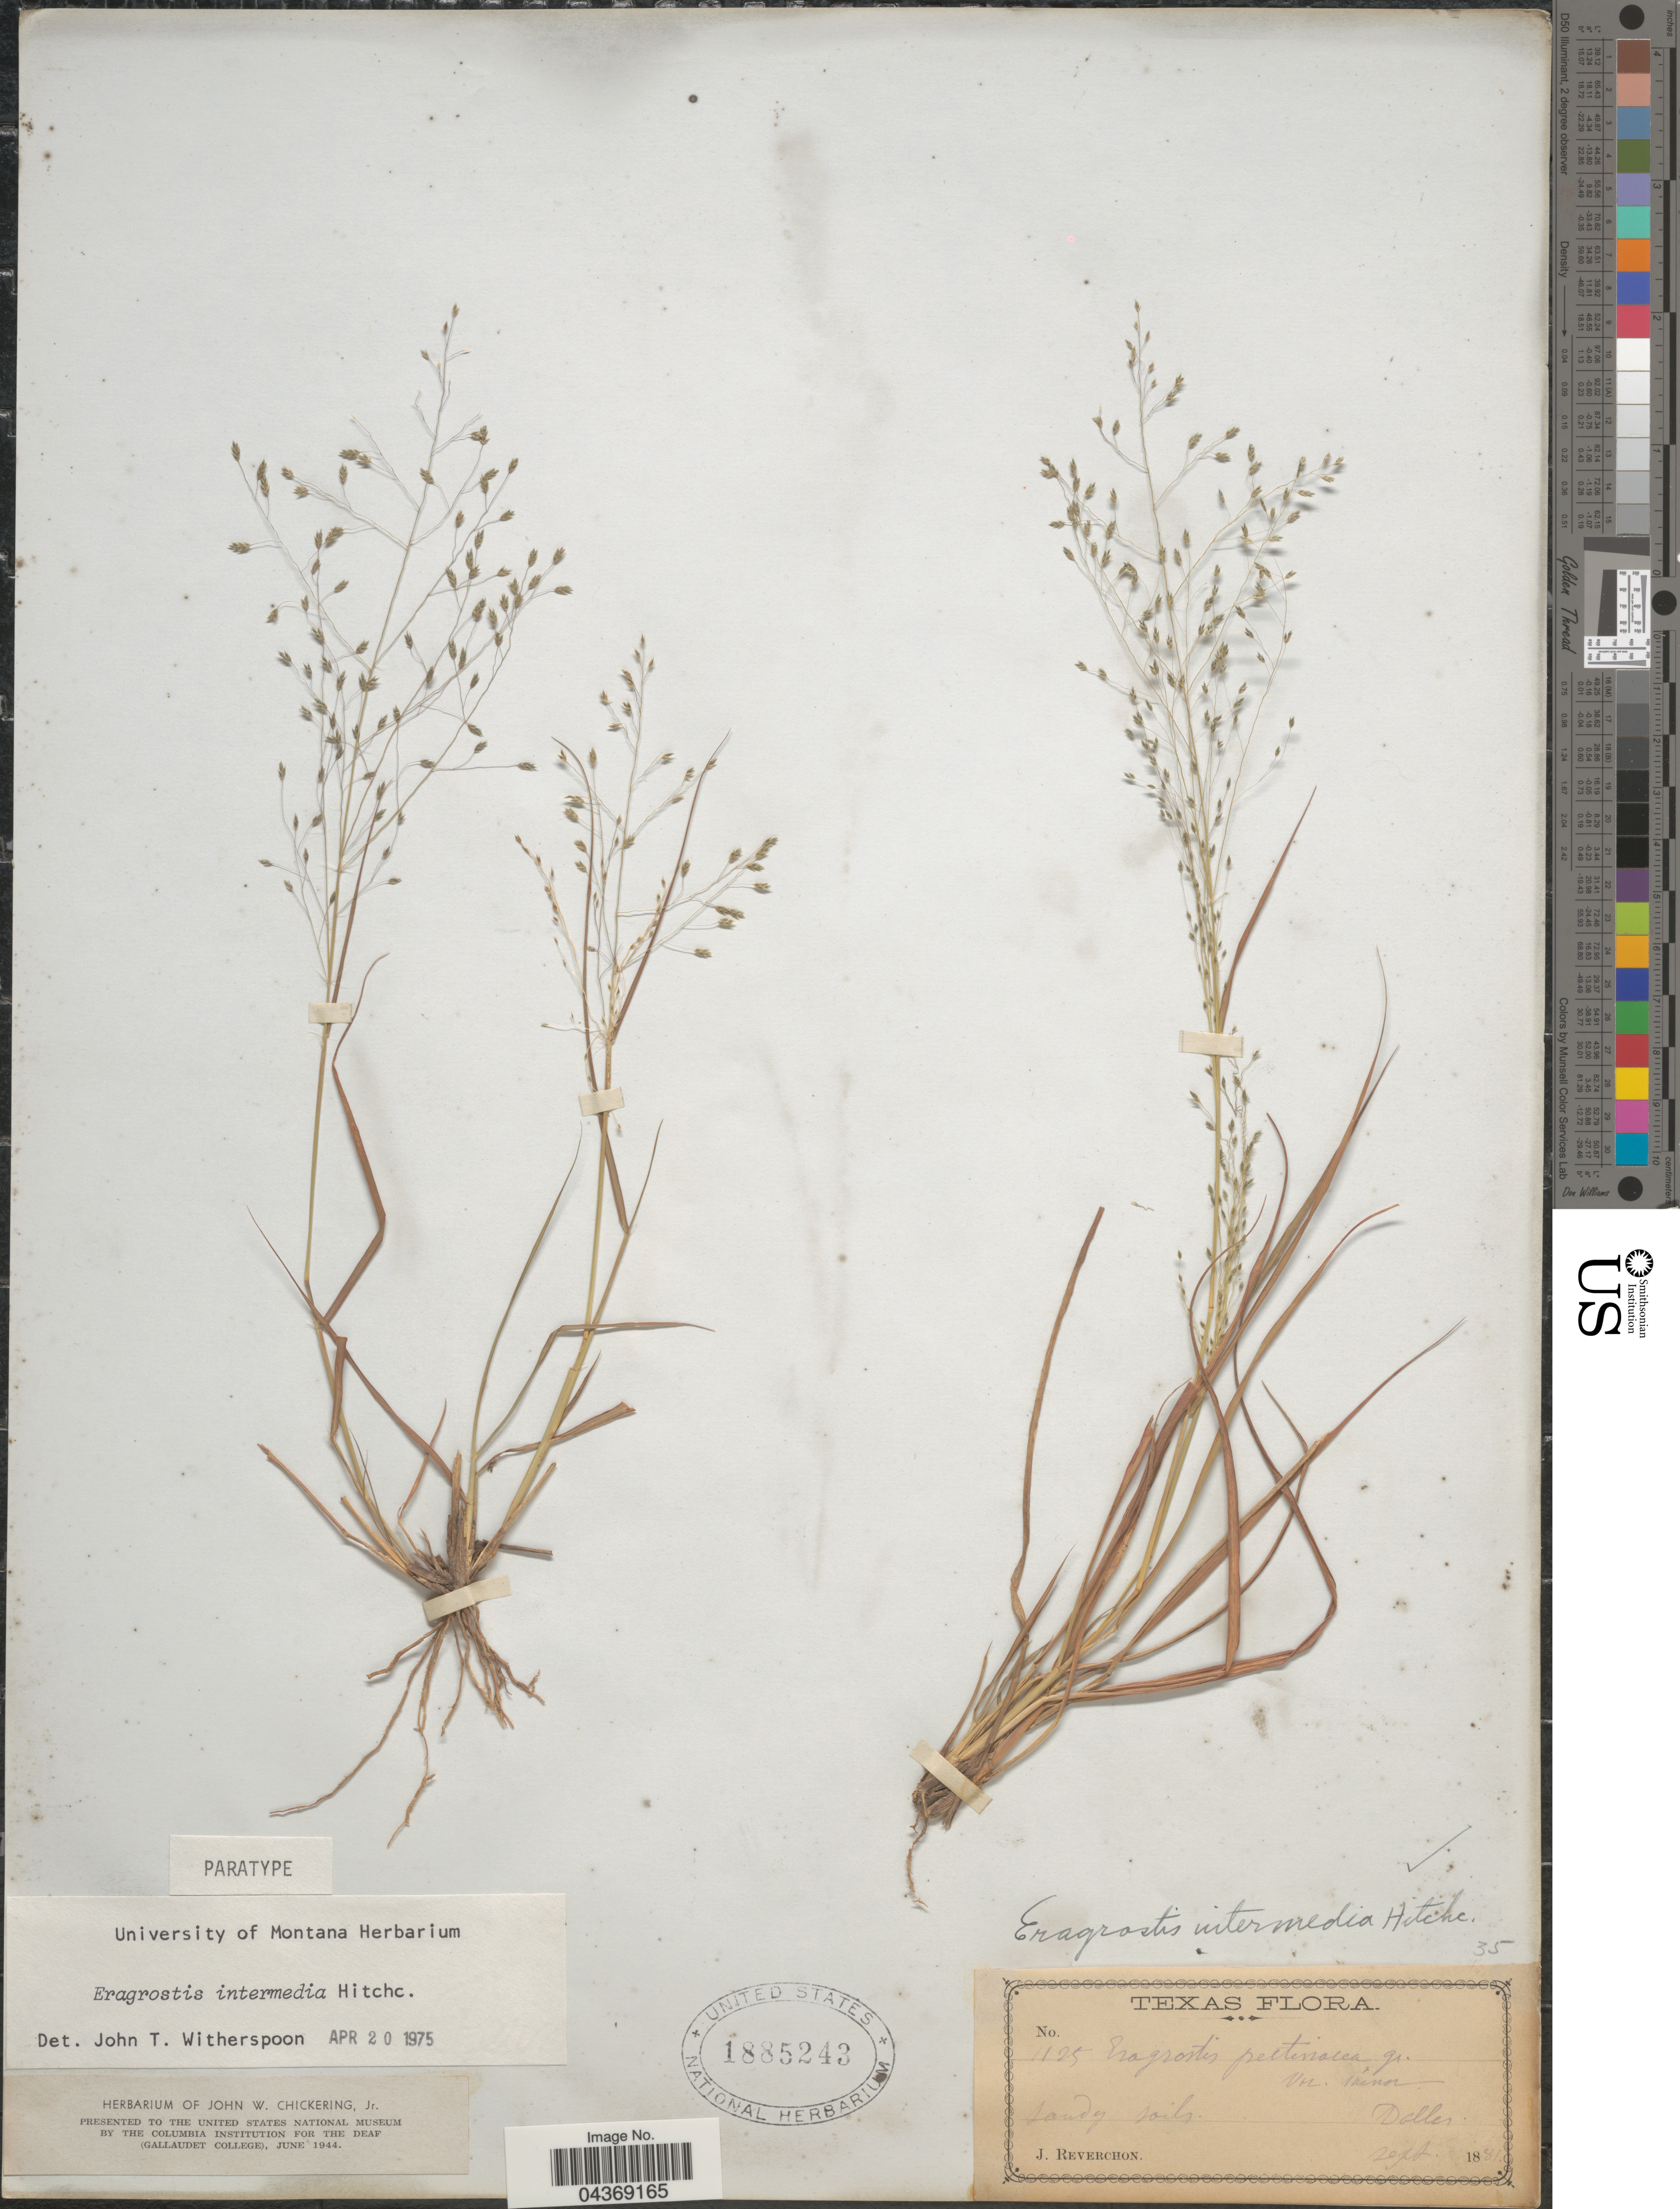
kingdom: Plantae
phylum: Tracheophyta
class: Liliopsida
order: Poales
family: Poaceae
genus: Eragrostis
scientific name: Eragrostis intermedia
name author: Hitchc.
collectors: J. Reverchon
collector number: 1125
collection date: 1882-09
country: United States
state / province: Texas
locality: Dallas.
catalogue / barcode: US 1885243